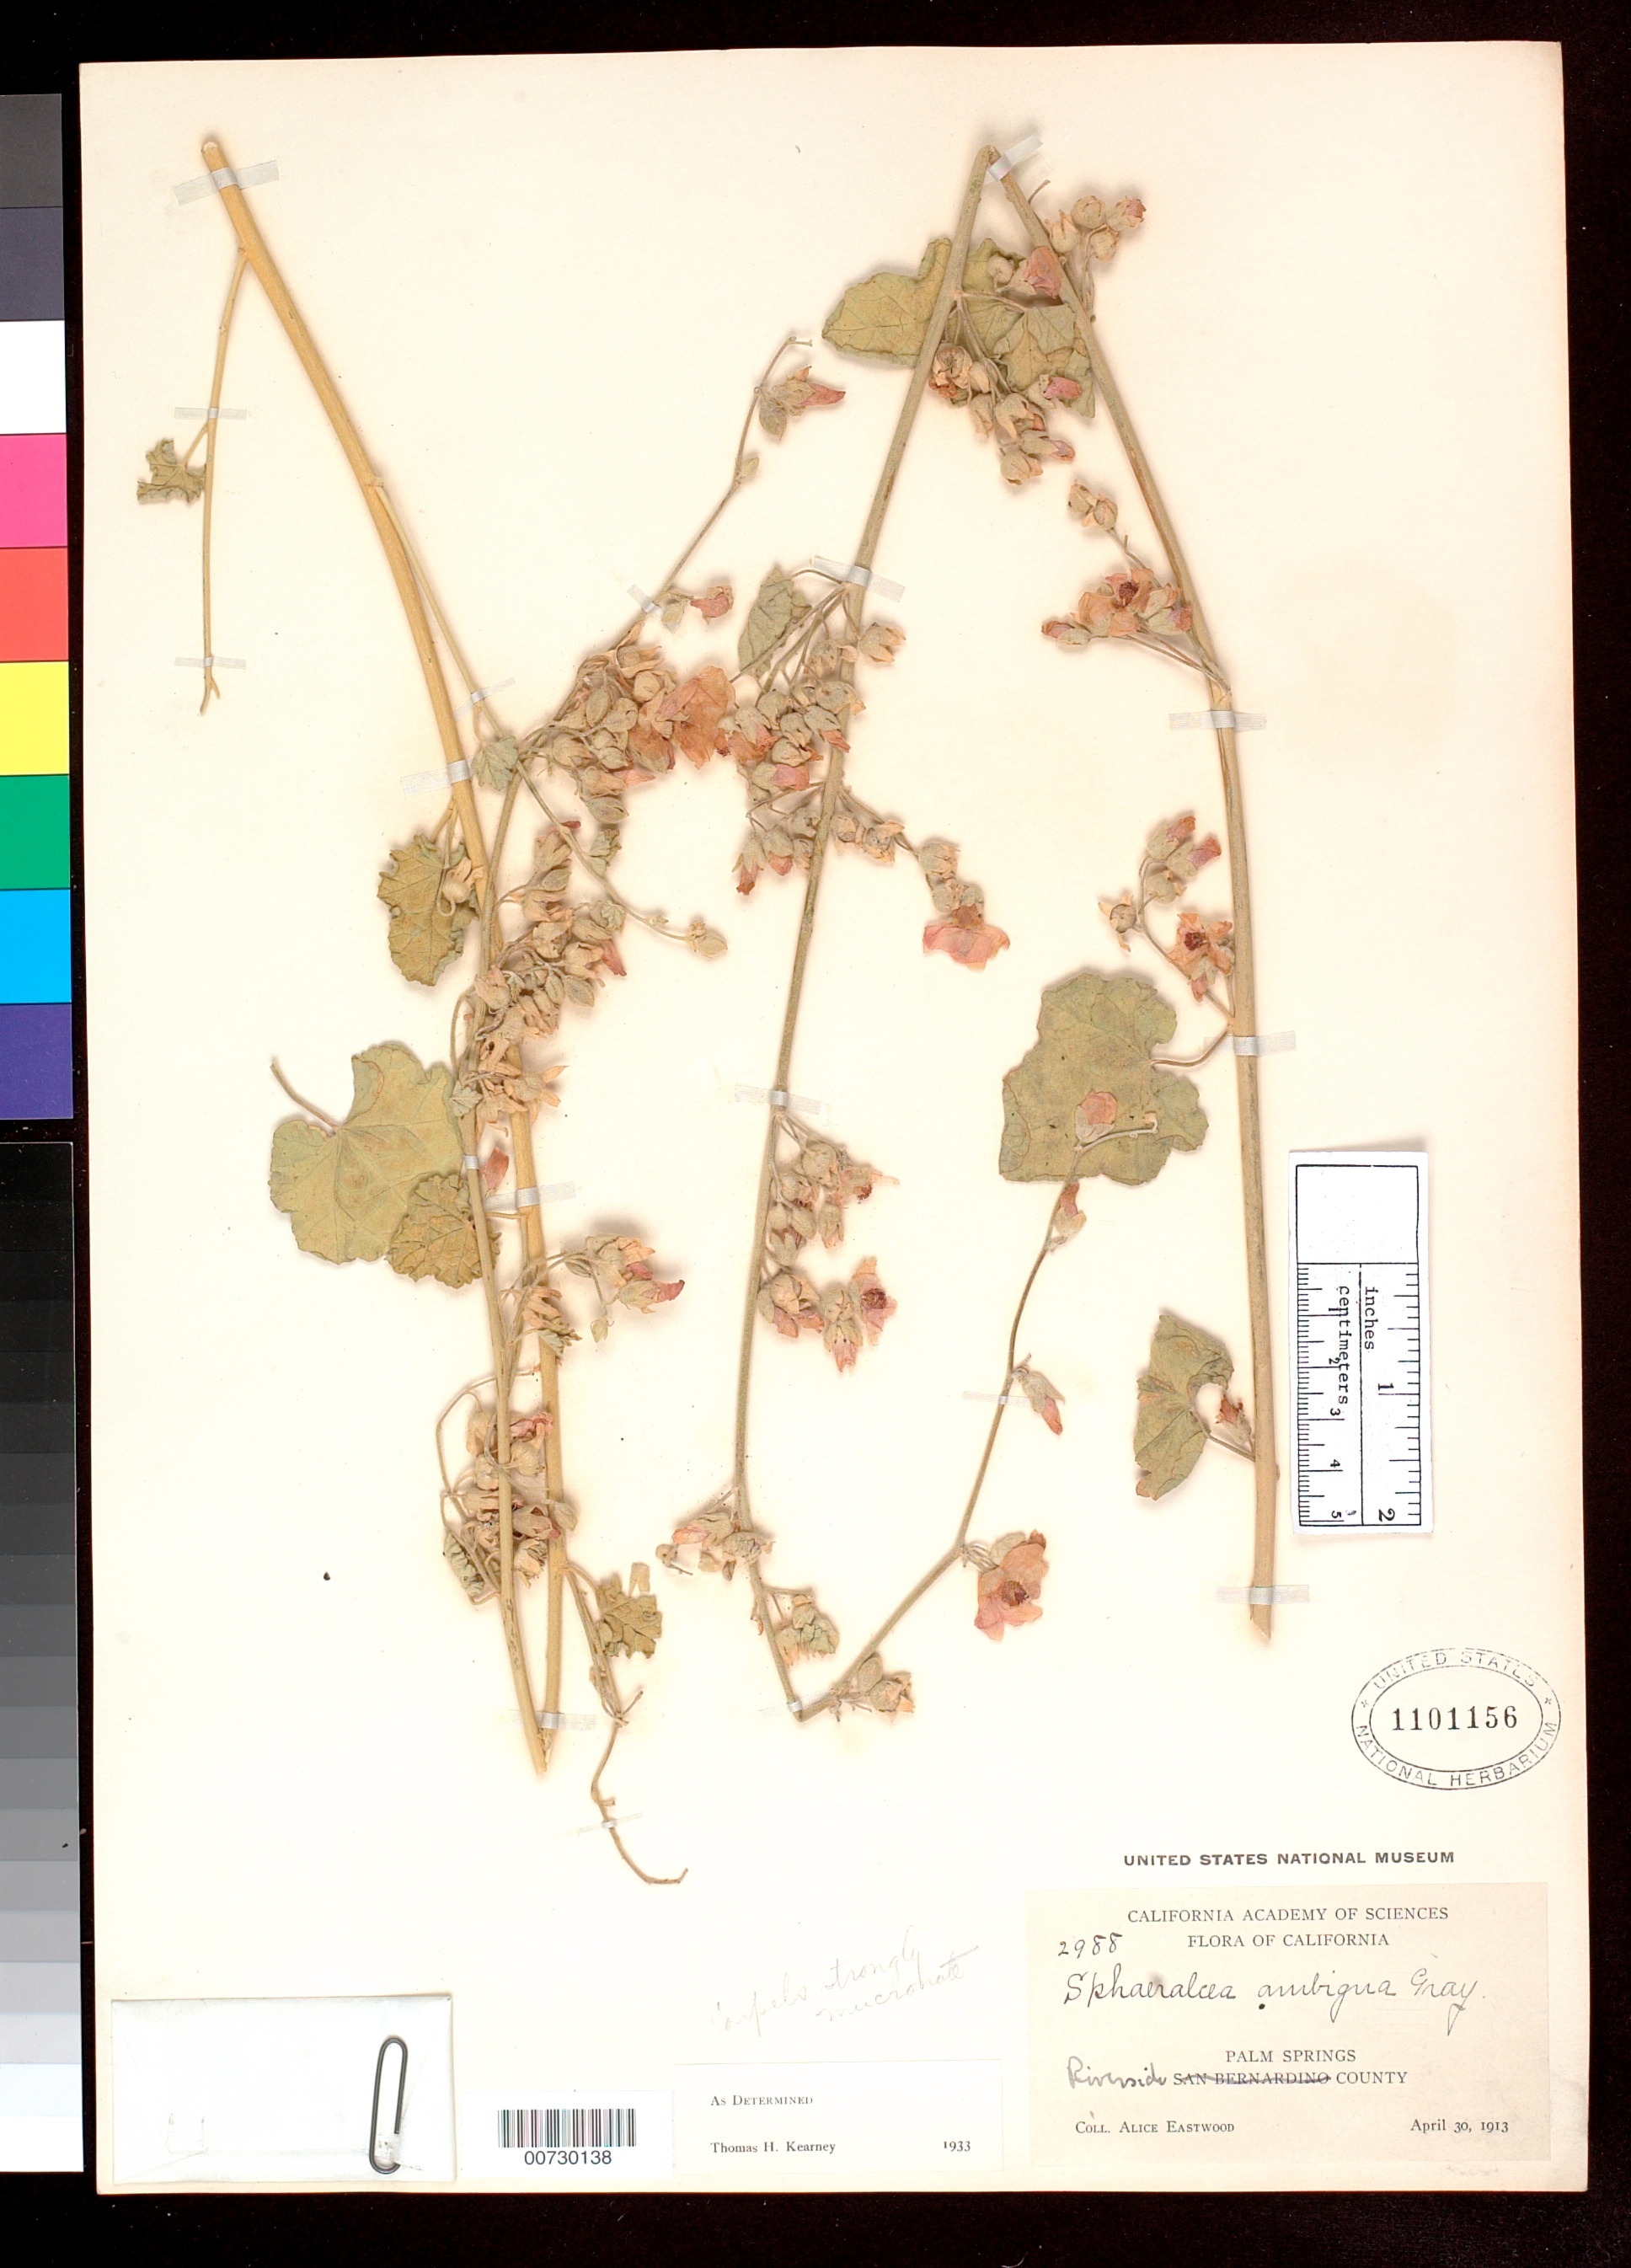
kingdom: Plantae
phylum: Tracheophyta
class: Magnoliopsida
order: Malvales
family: Malvaceae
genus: Sphaeralcea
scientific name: Sphaeralcea ambigua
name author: A. Gray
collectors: A. Eastwood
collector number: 2988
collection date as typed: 30 Apr 1913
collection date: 1913-04-30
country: United States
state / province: California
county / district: Riverside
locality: Palm Springs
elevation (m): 911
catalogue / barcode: US 1101156